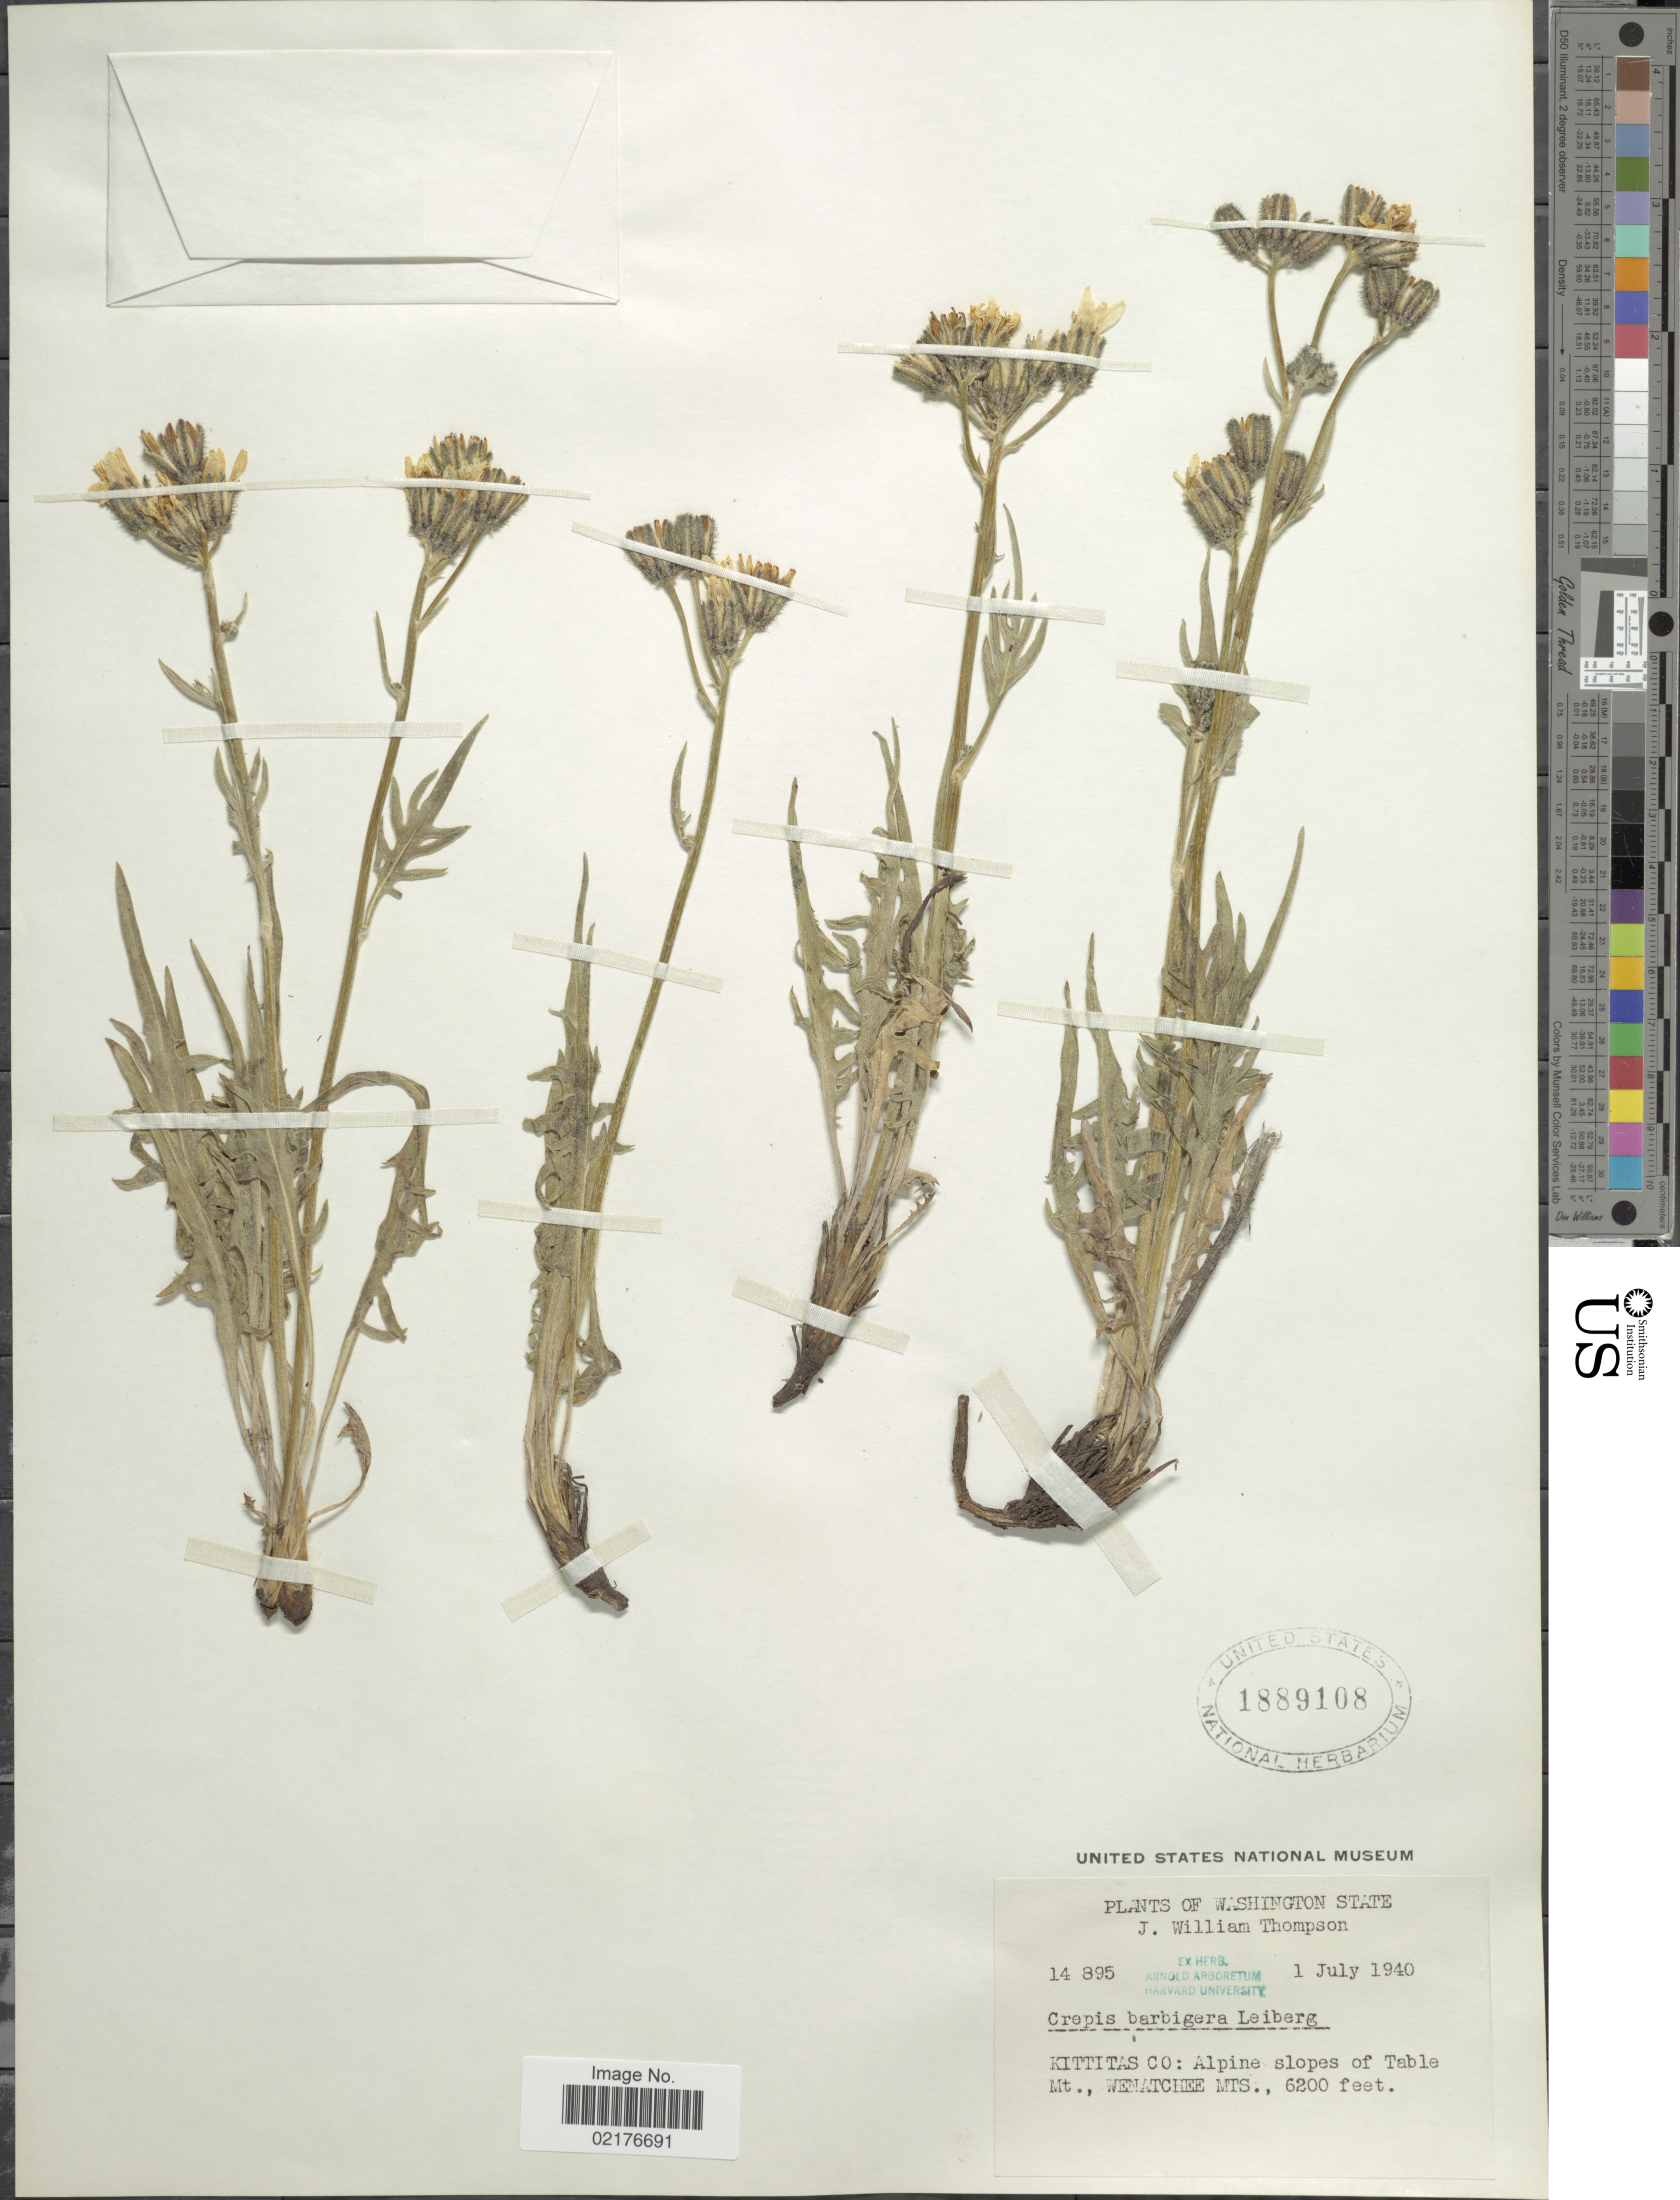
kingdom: Plantae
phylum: Tracheophyta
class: Magnoliopsida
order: Asterales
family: Asteraceae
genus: Crepis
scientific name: Crepis barbigera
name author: Leiberg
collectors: J. W. Thompson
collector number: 14895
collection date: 1940-07-01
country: United States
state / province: Washington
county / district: Kittitas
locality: Washington State, Kittitas Co.: Alpine slopes of Table Mt., Wenatchee Mts.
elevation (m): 1890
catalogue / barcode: US 1889108